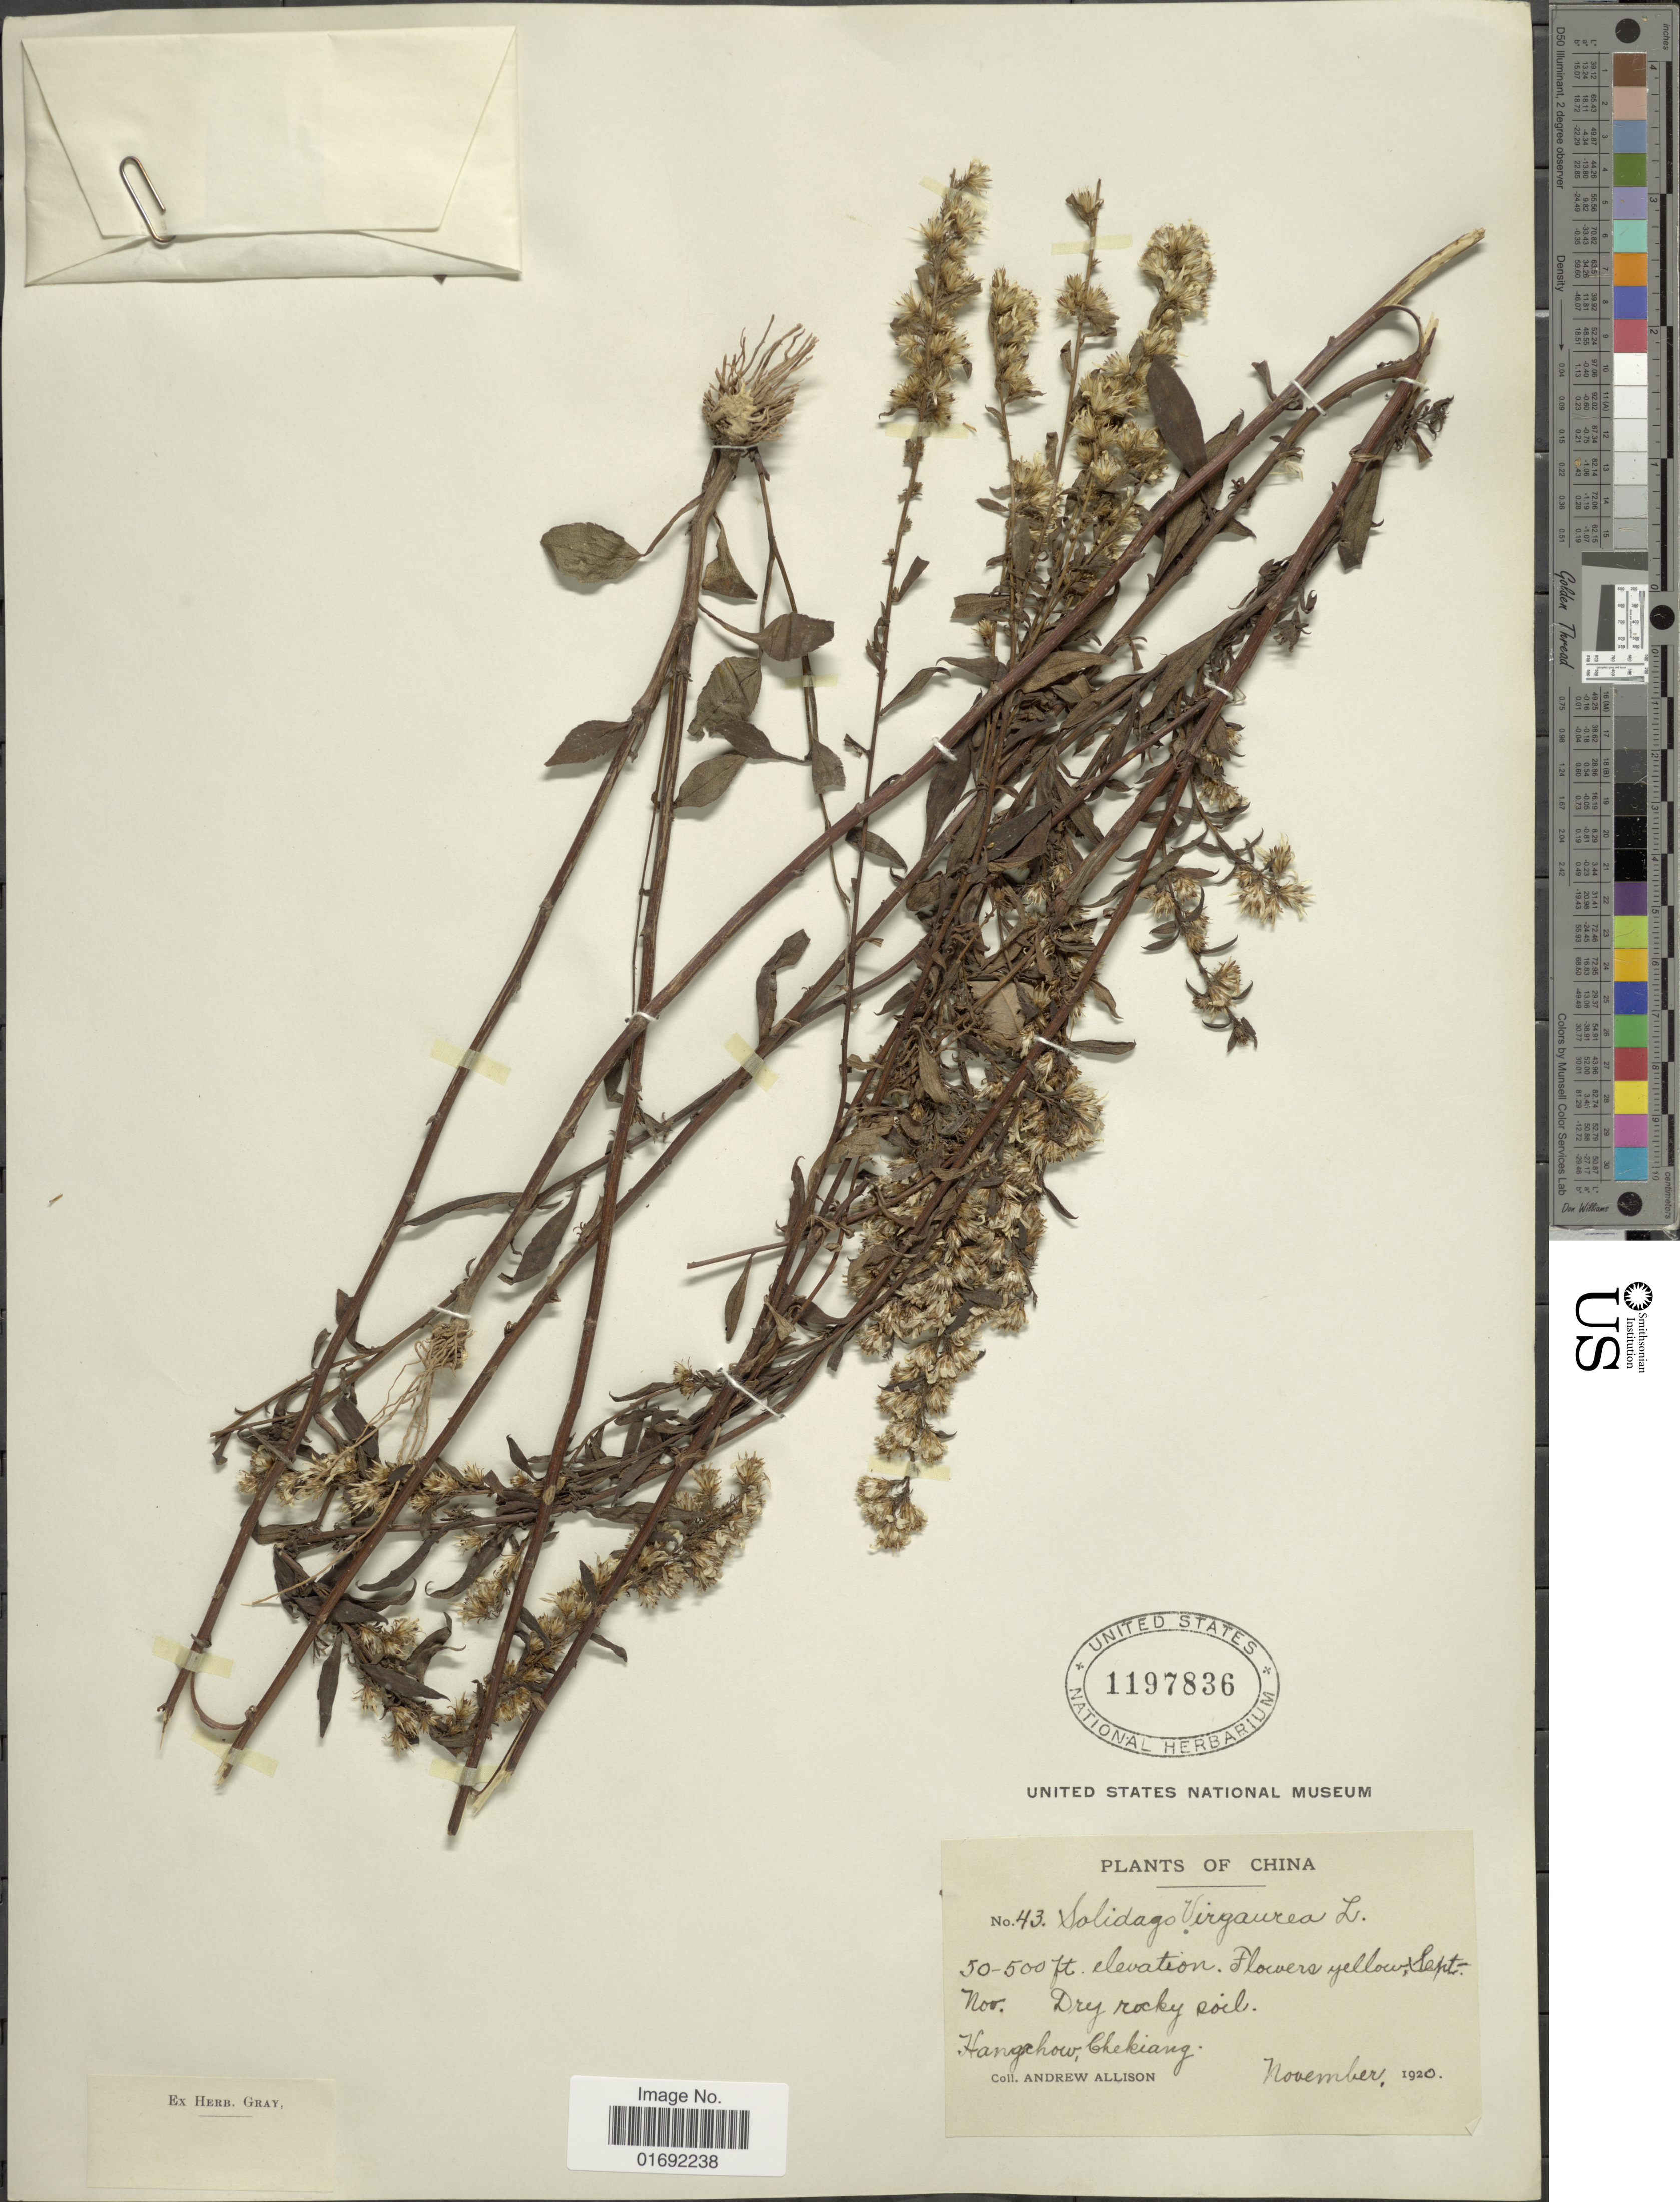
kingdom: Plantae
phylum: Tracheophyta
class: Magnoliopsida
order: Asterales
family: Asteraceae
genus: Solidago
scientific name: Solidago virgaurea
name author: L.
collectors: A. Allison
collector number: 43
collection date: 1920-11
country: China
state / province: Zhejiang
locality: Hangchow, Chekiang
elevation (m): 15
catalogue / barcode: US 1197836